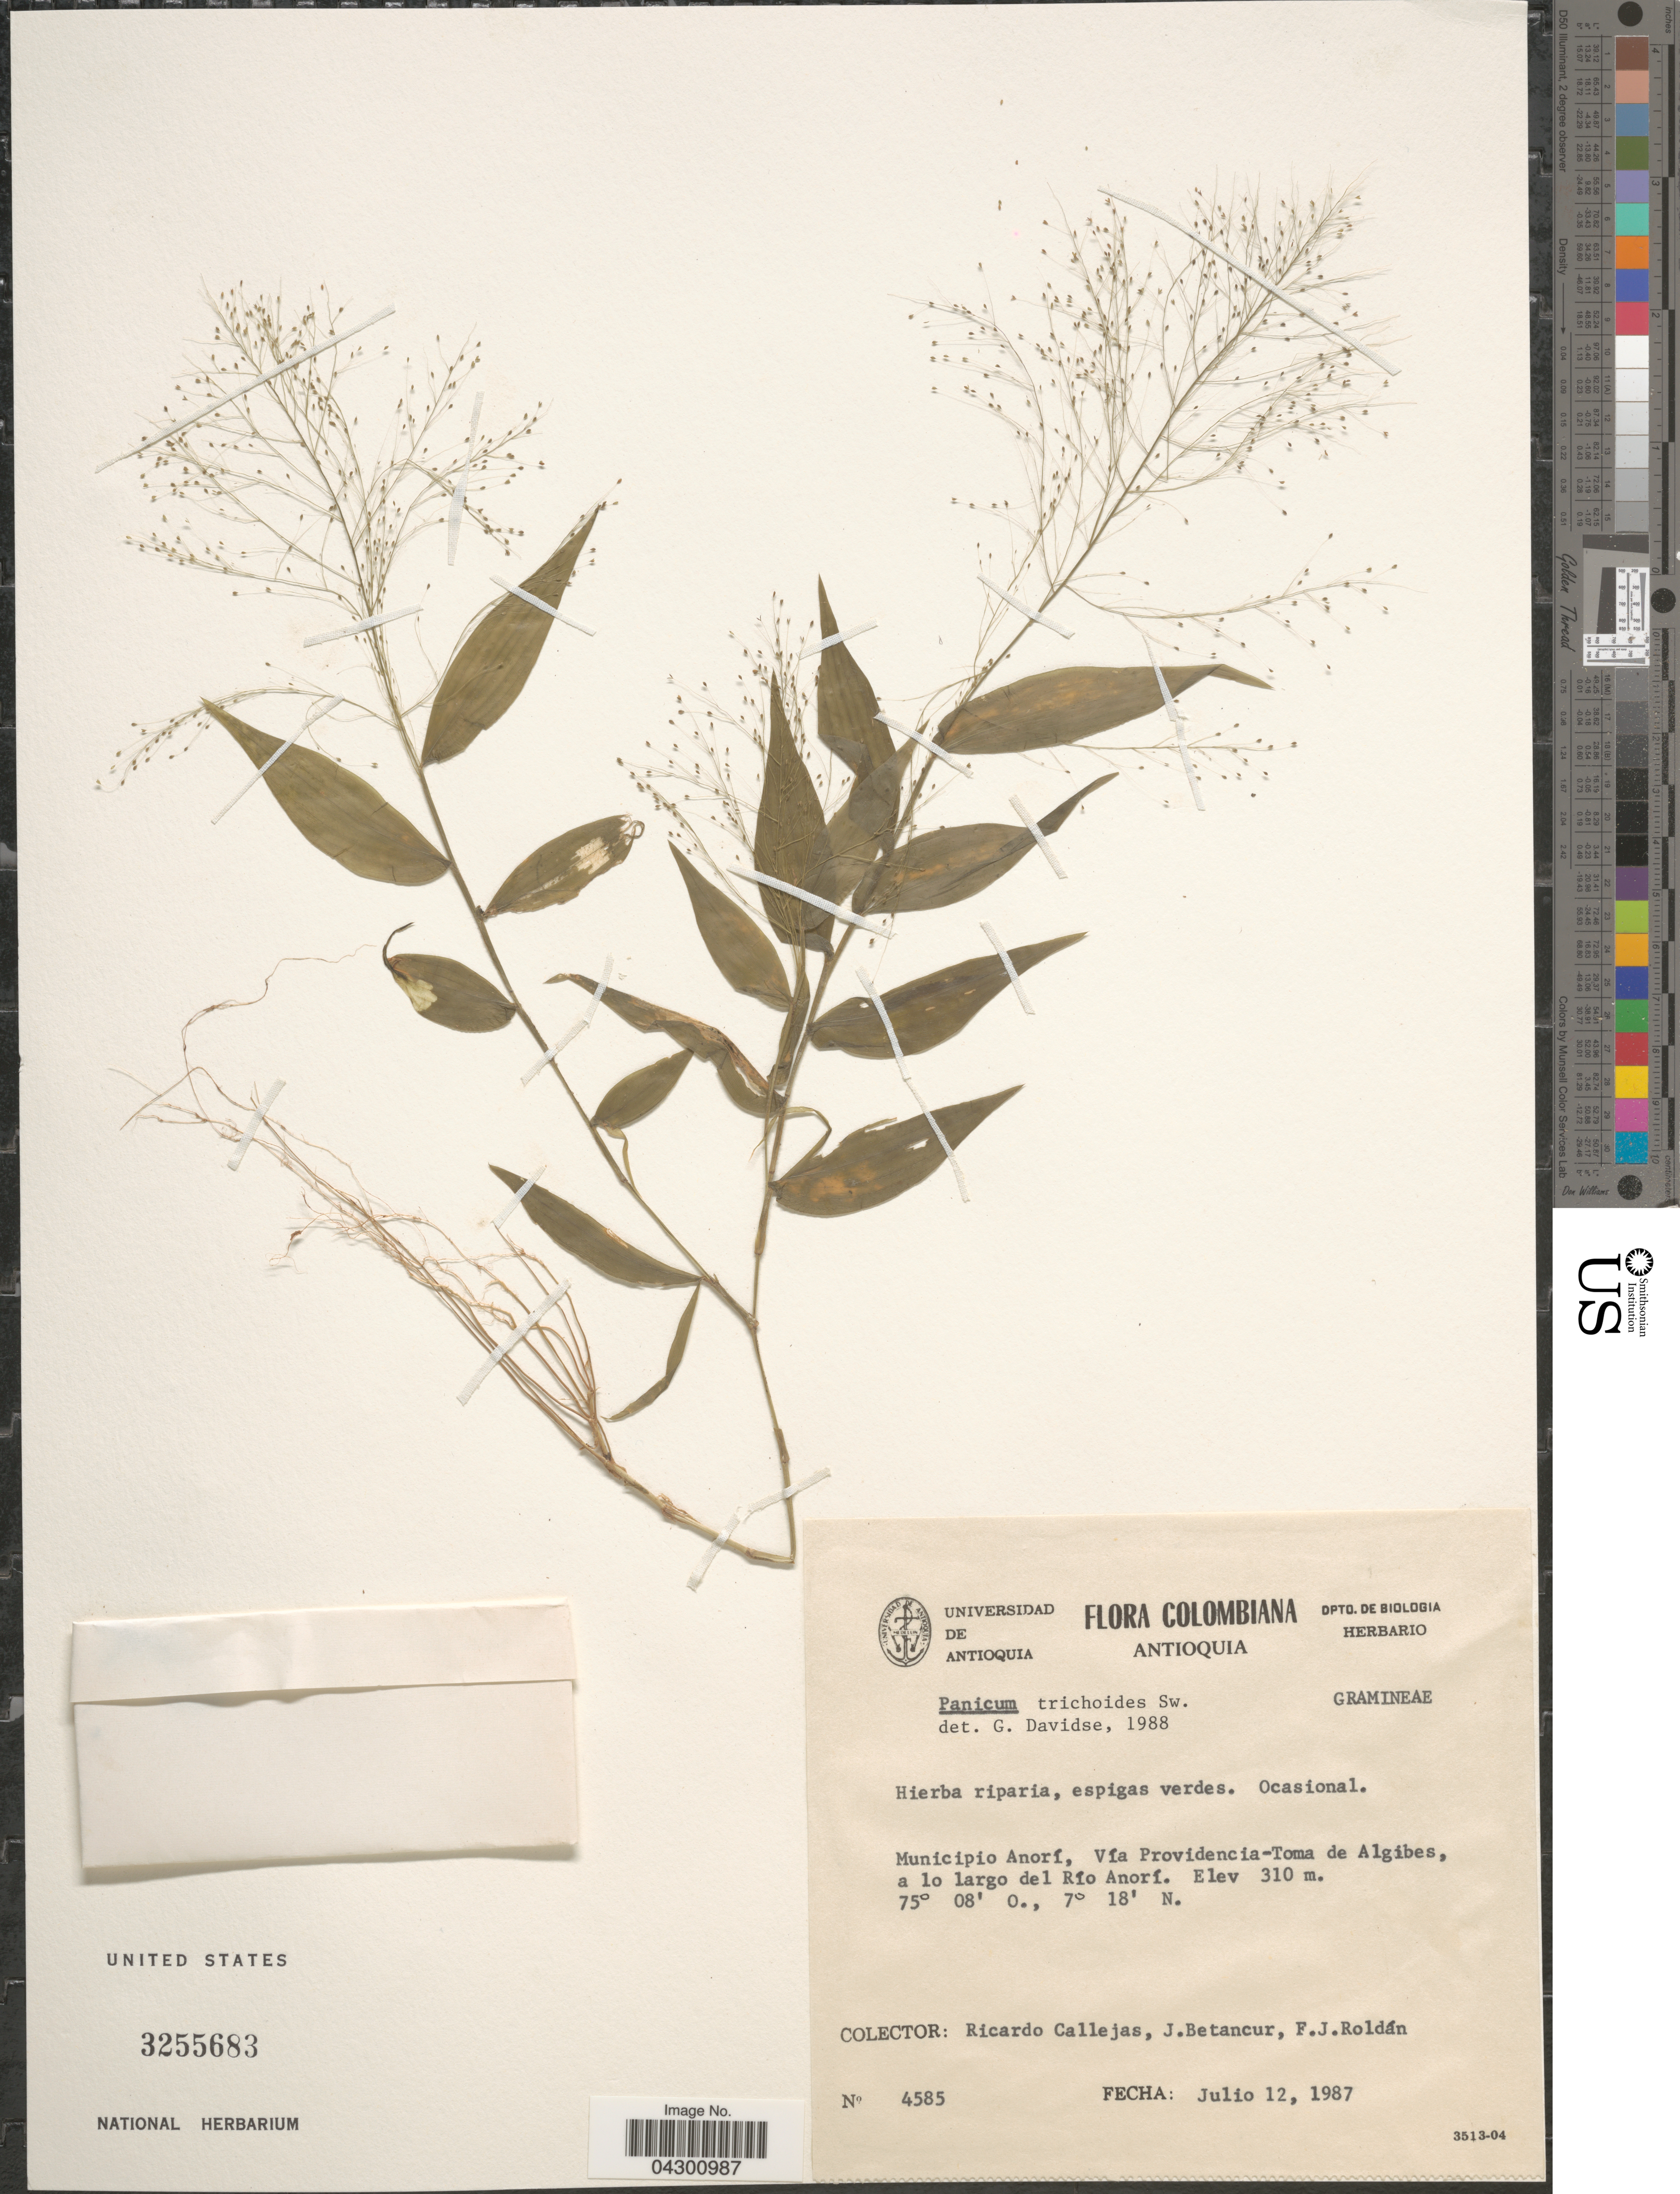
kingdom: Plantae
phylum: Tracheophyta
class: Liliopsida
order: Poales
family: Poaceae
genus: Panicum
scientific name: Panicum trichoides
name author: Sw.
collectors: R. Callejas, J. Betancur & F. J. Roldán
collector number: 4585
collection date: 1987-07-12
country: Colombia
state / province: Antioquia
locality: Municipio Anorí, Vía Providencia-Toma de Algibes, a lo largo del Río Anorí.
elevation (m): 310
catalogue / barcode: US 3255683